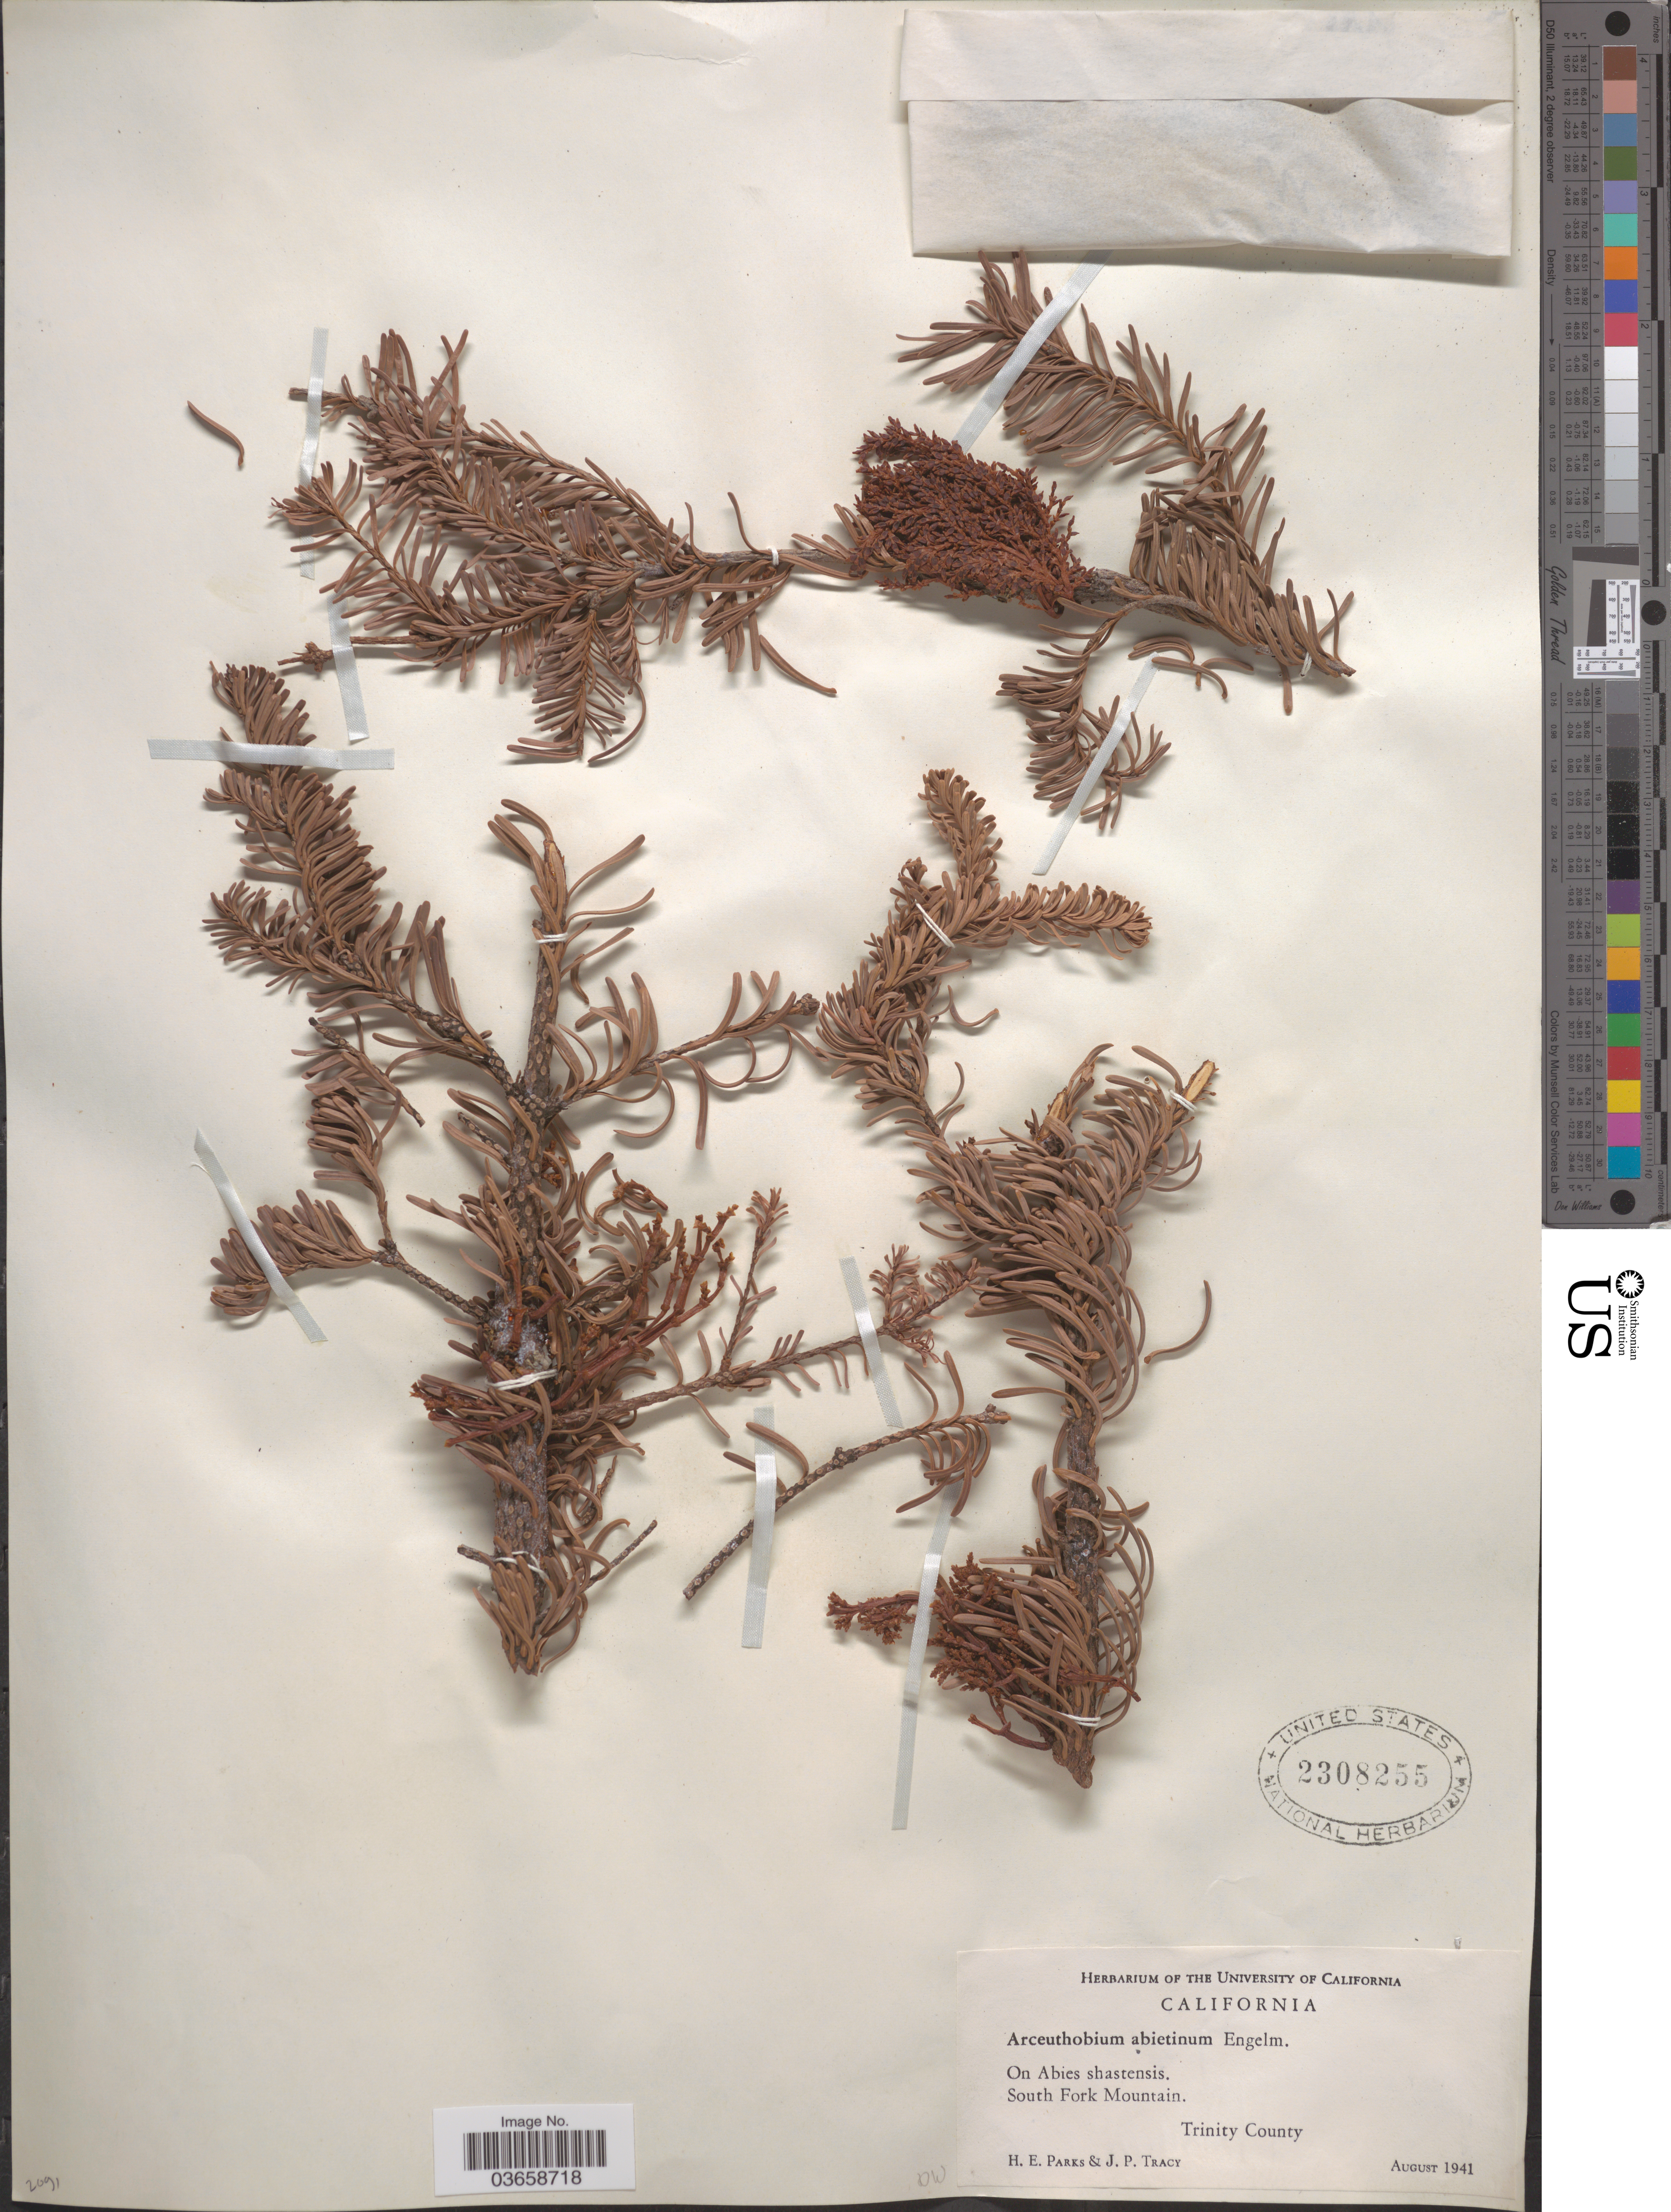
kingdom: Plantae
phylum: Tracheophyta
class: Magnoliopsida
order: Santalales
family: Viscaceae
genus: Arceuthobium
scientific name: Arceuthobium abietinum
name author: (Engelm.) Munz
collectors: H. E. Parks & J. Tracy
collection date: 1941-08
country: United States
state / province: California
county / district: Trinity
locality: South Fork Mountain. Trinity County.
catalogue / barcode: US 2308255